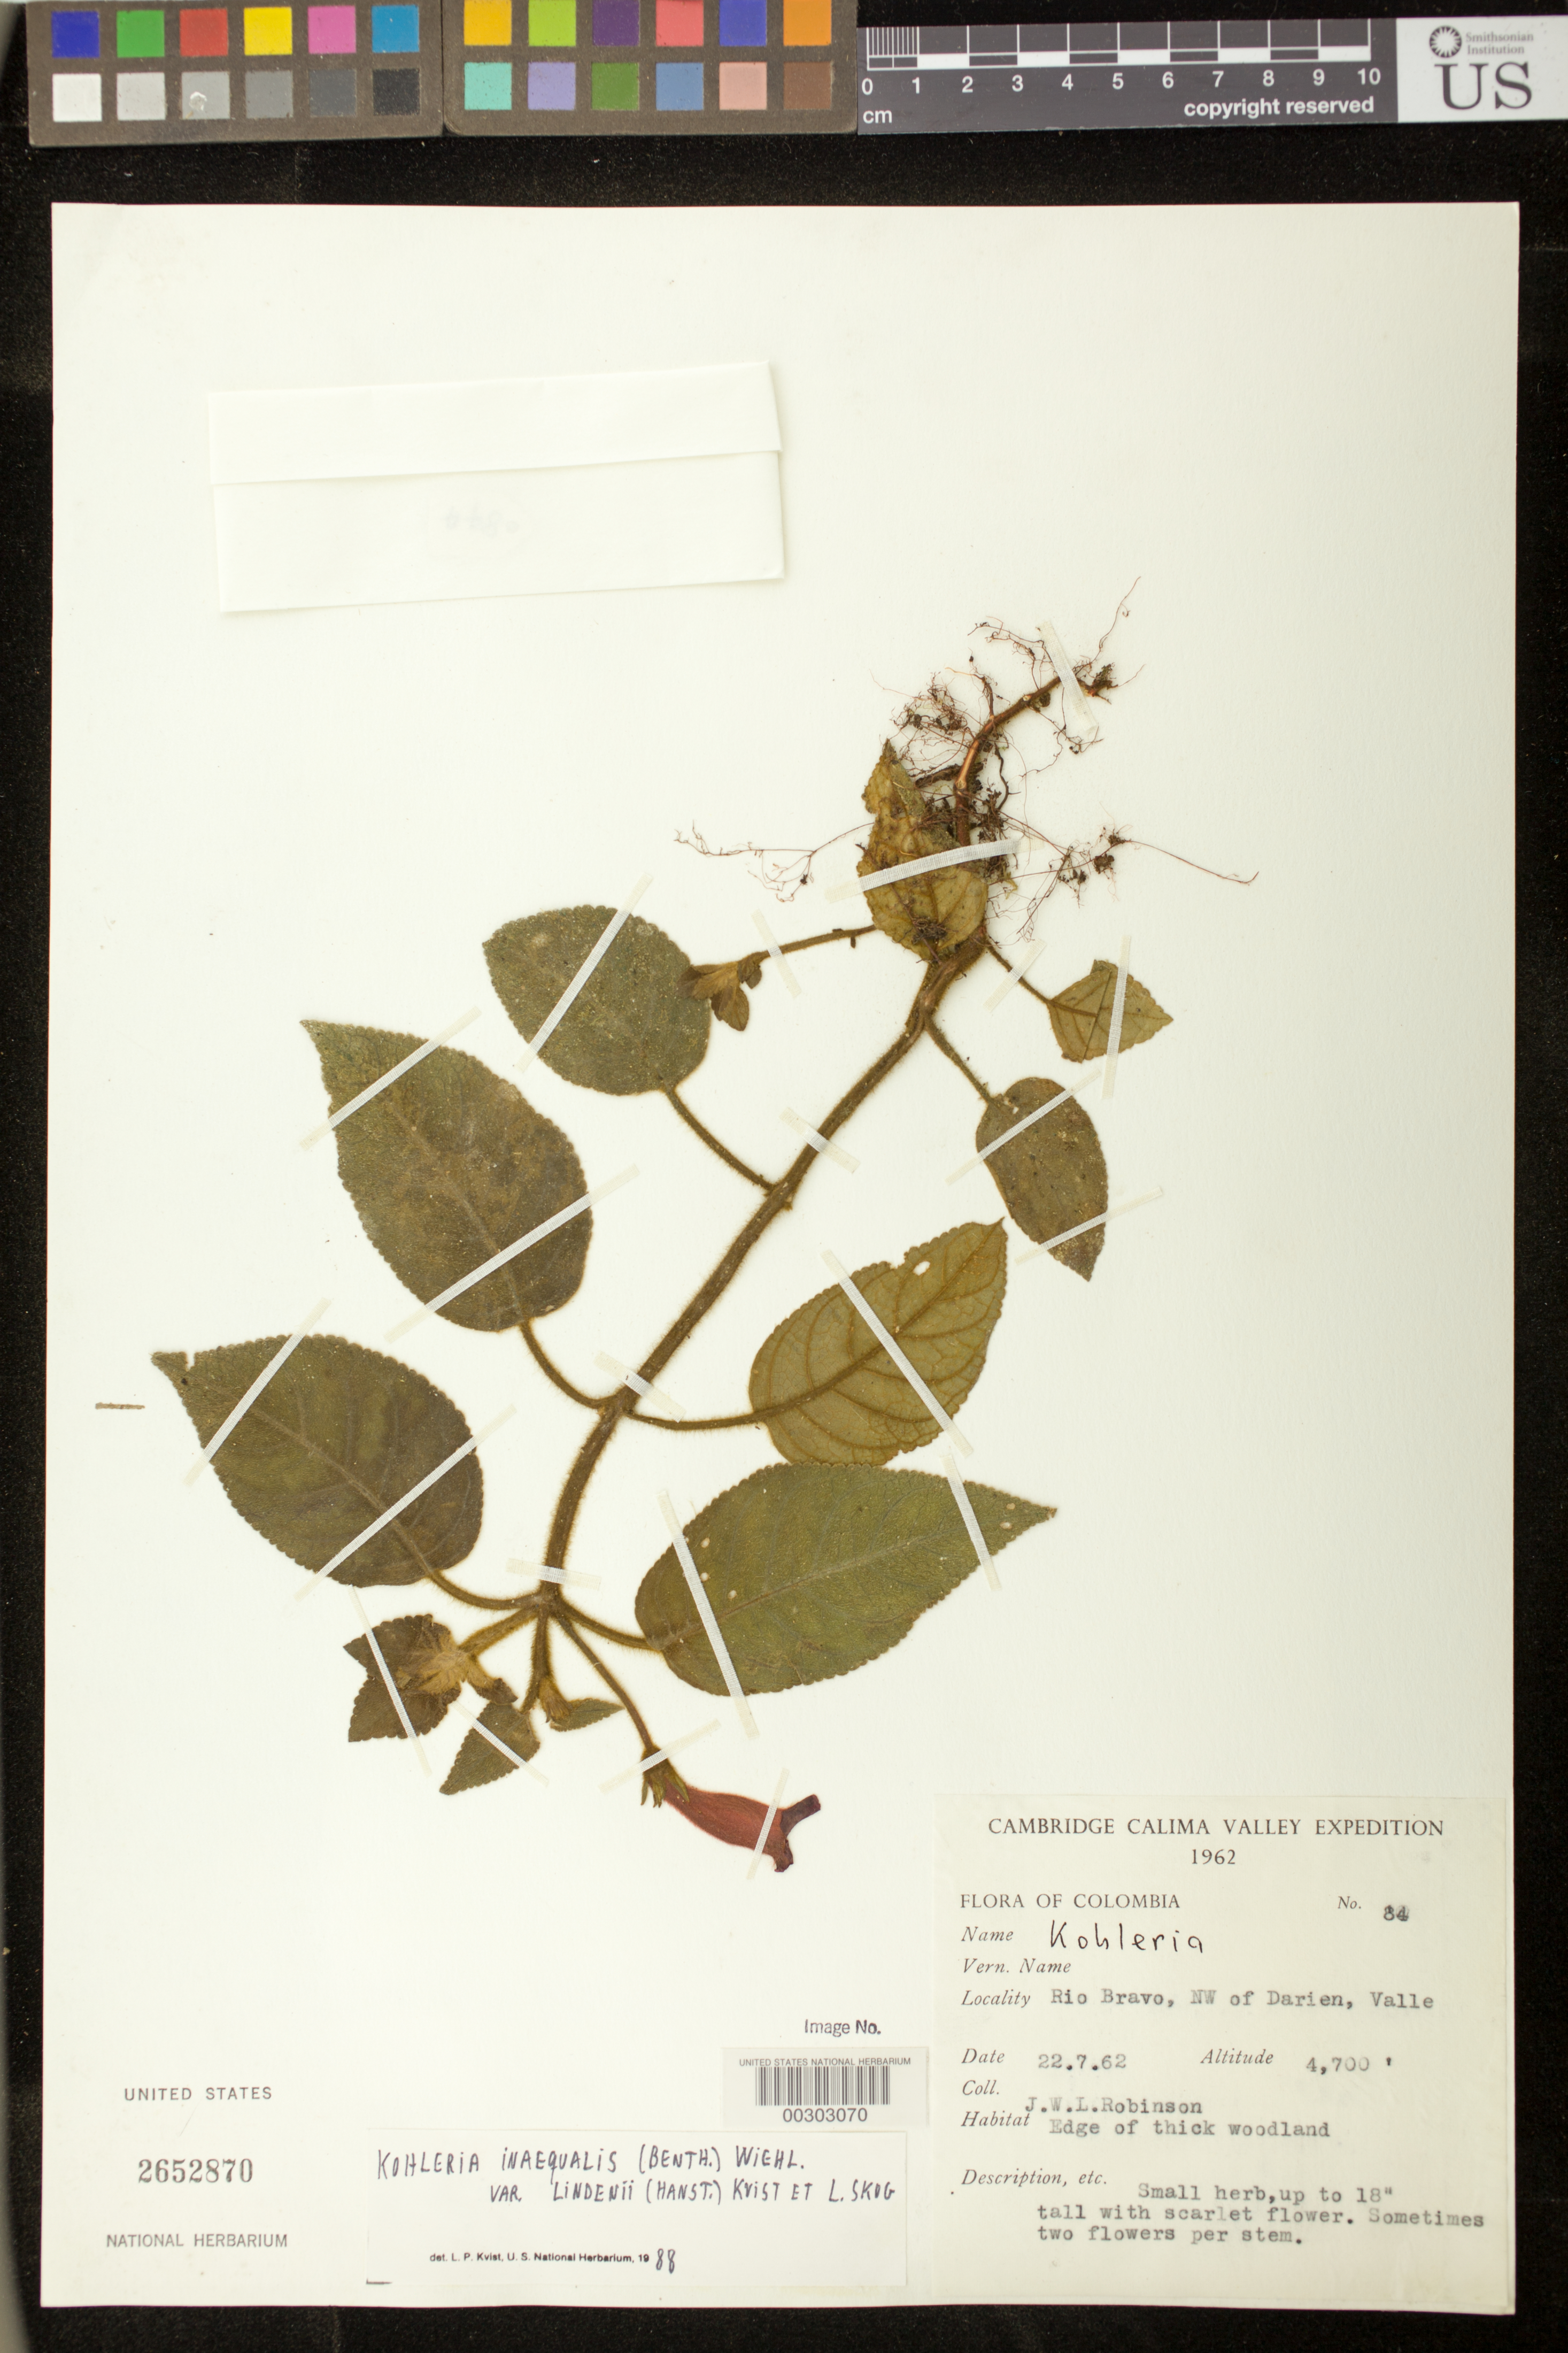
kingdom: Plantae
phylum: Tracheophyta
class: Magnoliopsida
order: Lamiales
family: Gesneriaceae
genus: Kohleria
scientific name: Kohleria inaequalis var. lindenii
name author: (Hanst.) L.P. Kvist & L.E. Skog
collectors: J. W. Robinson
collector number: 84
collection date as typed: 22 Jul 1962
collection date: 1962-07-22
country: Colombia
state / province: Valle del Cauca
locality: Rio Bravo, NW of Darien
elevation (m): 1433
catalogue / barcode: US 2652870